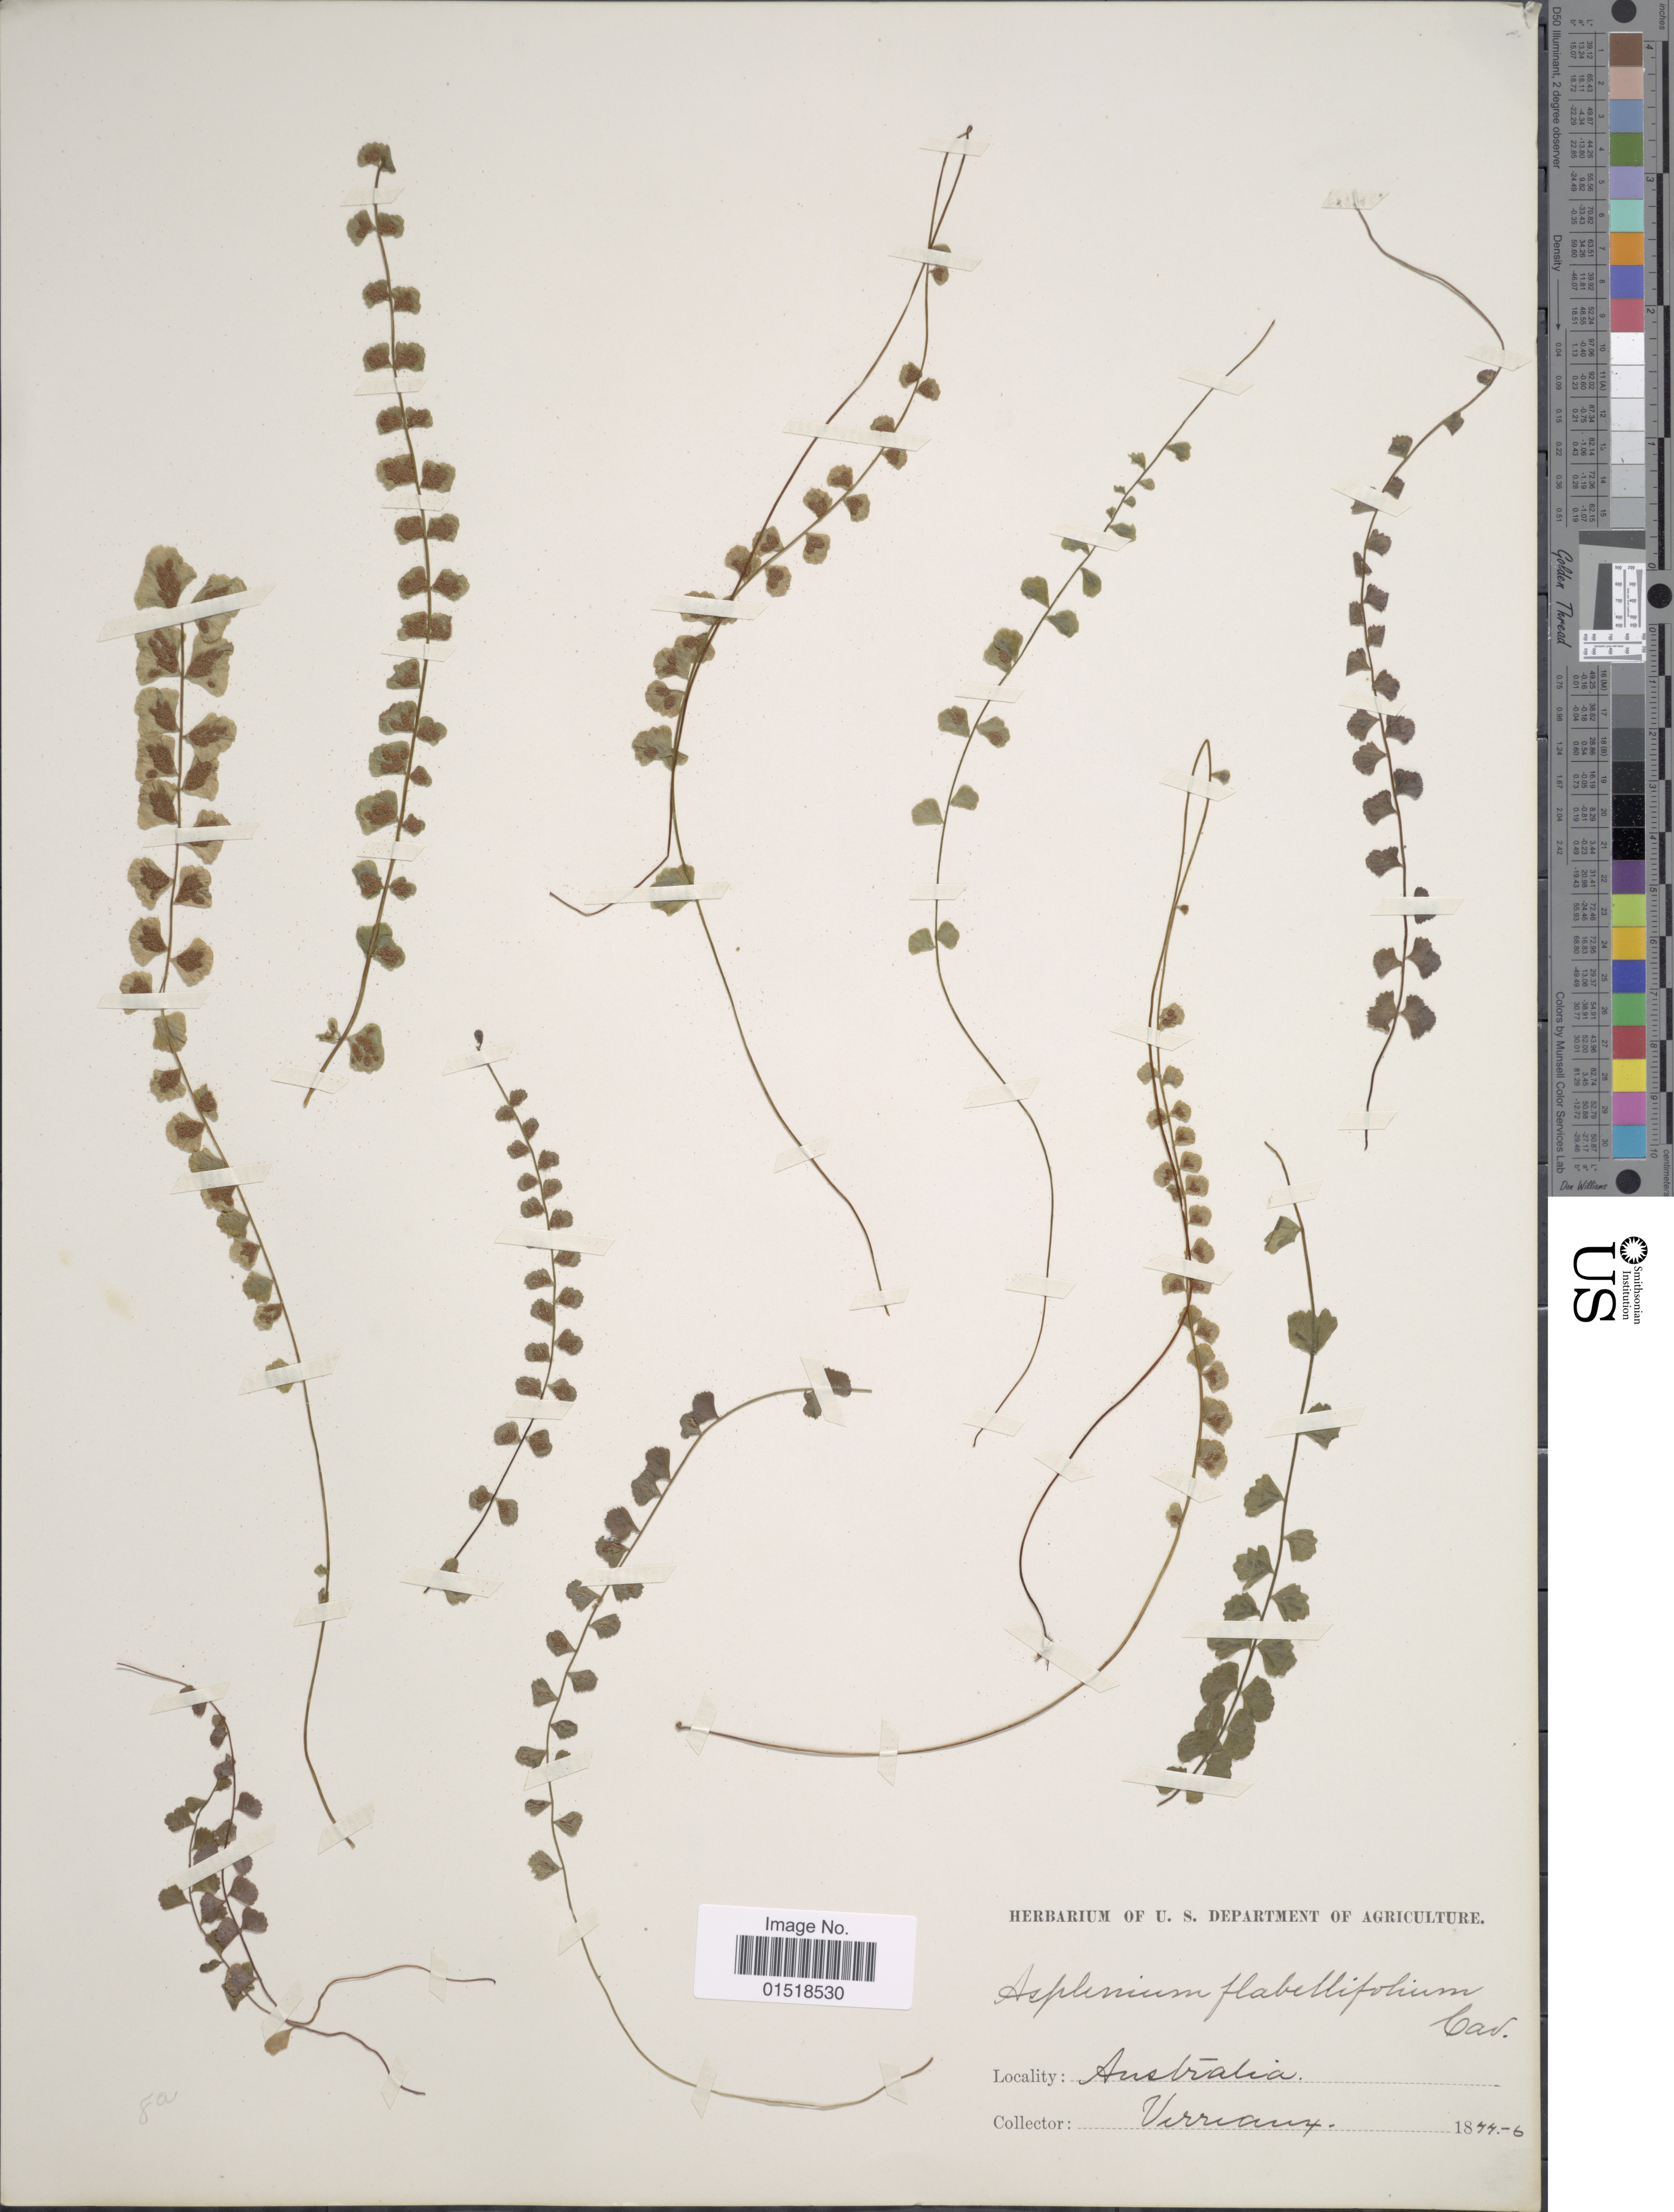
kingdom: Plantae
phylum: Tracheophyta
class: Polypodiopsida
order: Polypodiales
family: Aspleniaceae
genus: Asplenium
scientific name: Asplenium flabellifolium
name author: Cav.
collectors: M. Verreaux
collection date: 1844/1846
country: Australia